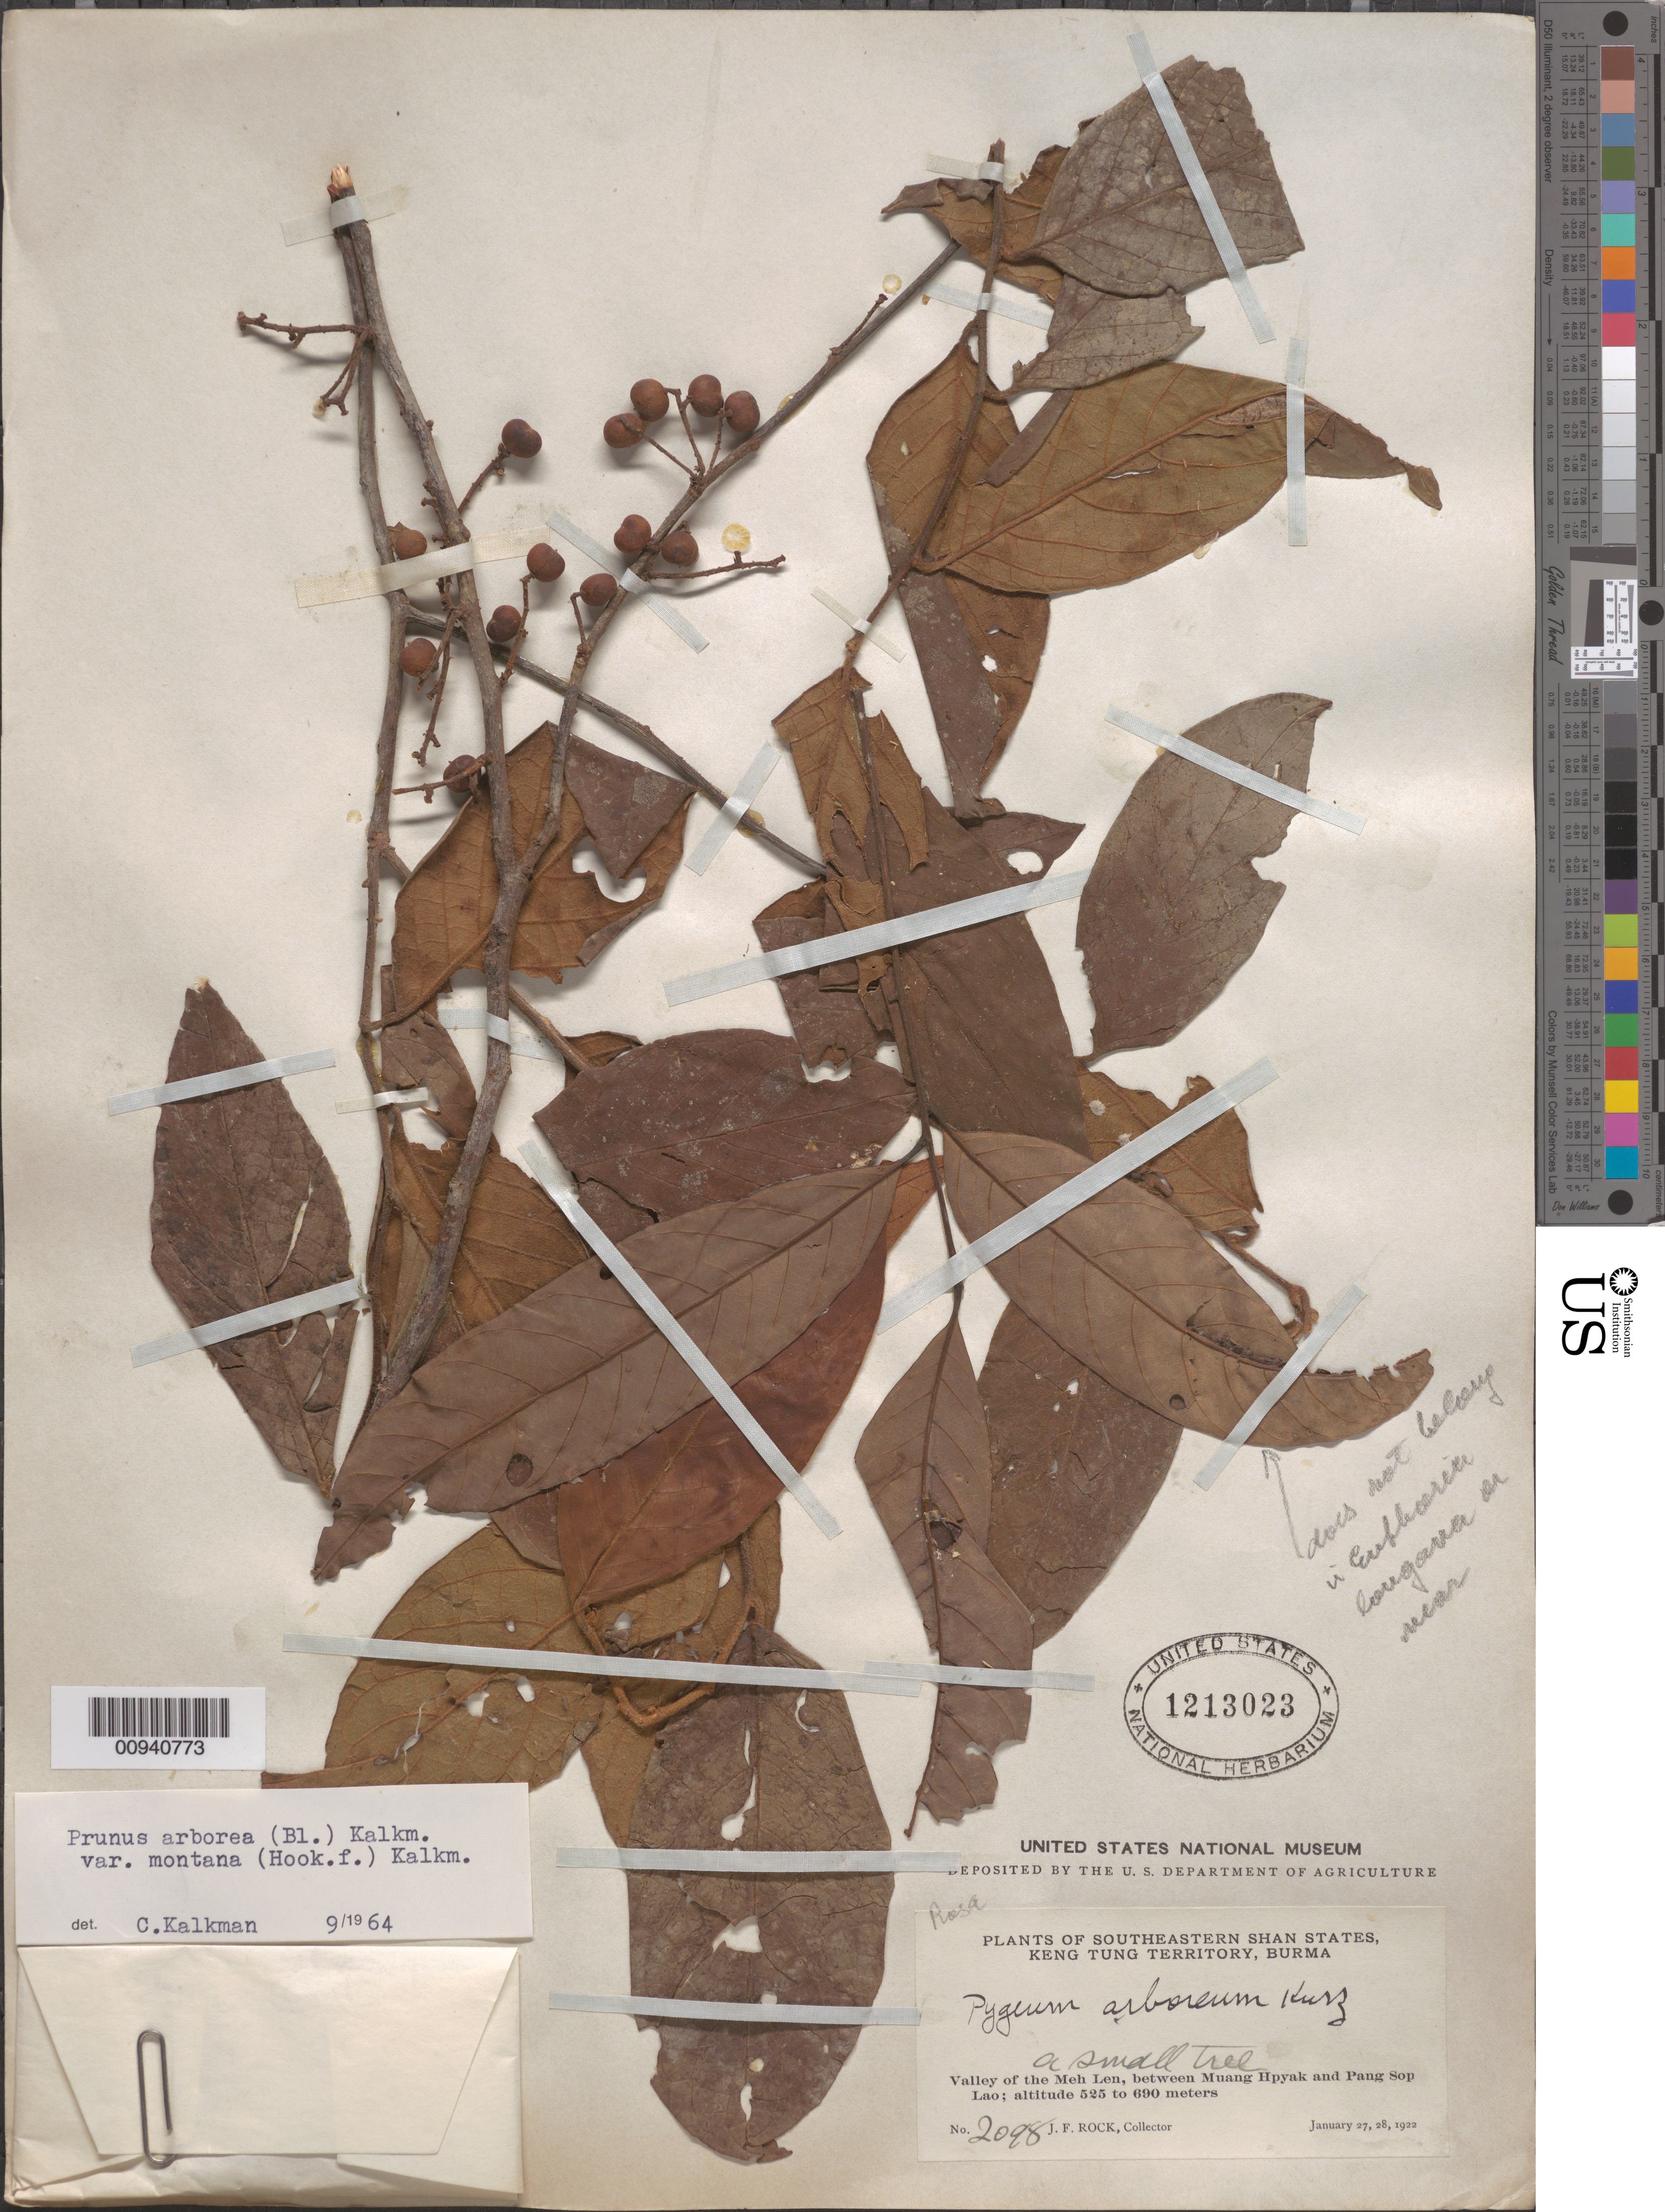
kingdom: Plantae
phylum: Tracheophyta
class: Magnoliopsida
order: Rosales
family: Rosaceae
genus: Prunus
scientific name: Prunus arborea var. montana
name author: (Hook. f.) Kalkman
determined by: Kalkman, C.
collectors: J. F. Rock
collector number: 2098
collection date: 1922-01-27/1922-01-28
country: Myanmar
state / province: Shan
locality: Keng Tung territory. Valley of the Meh Len, between Muang Hpyak and Pang Sop Lao.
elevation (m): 525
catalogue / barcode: US 1213032